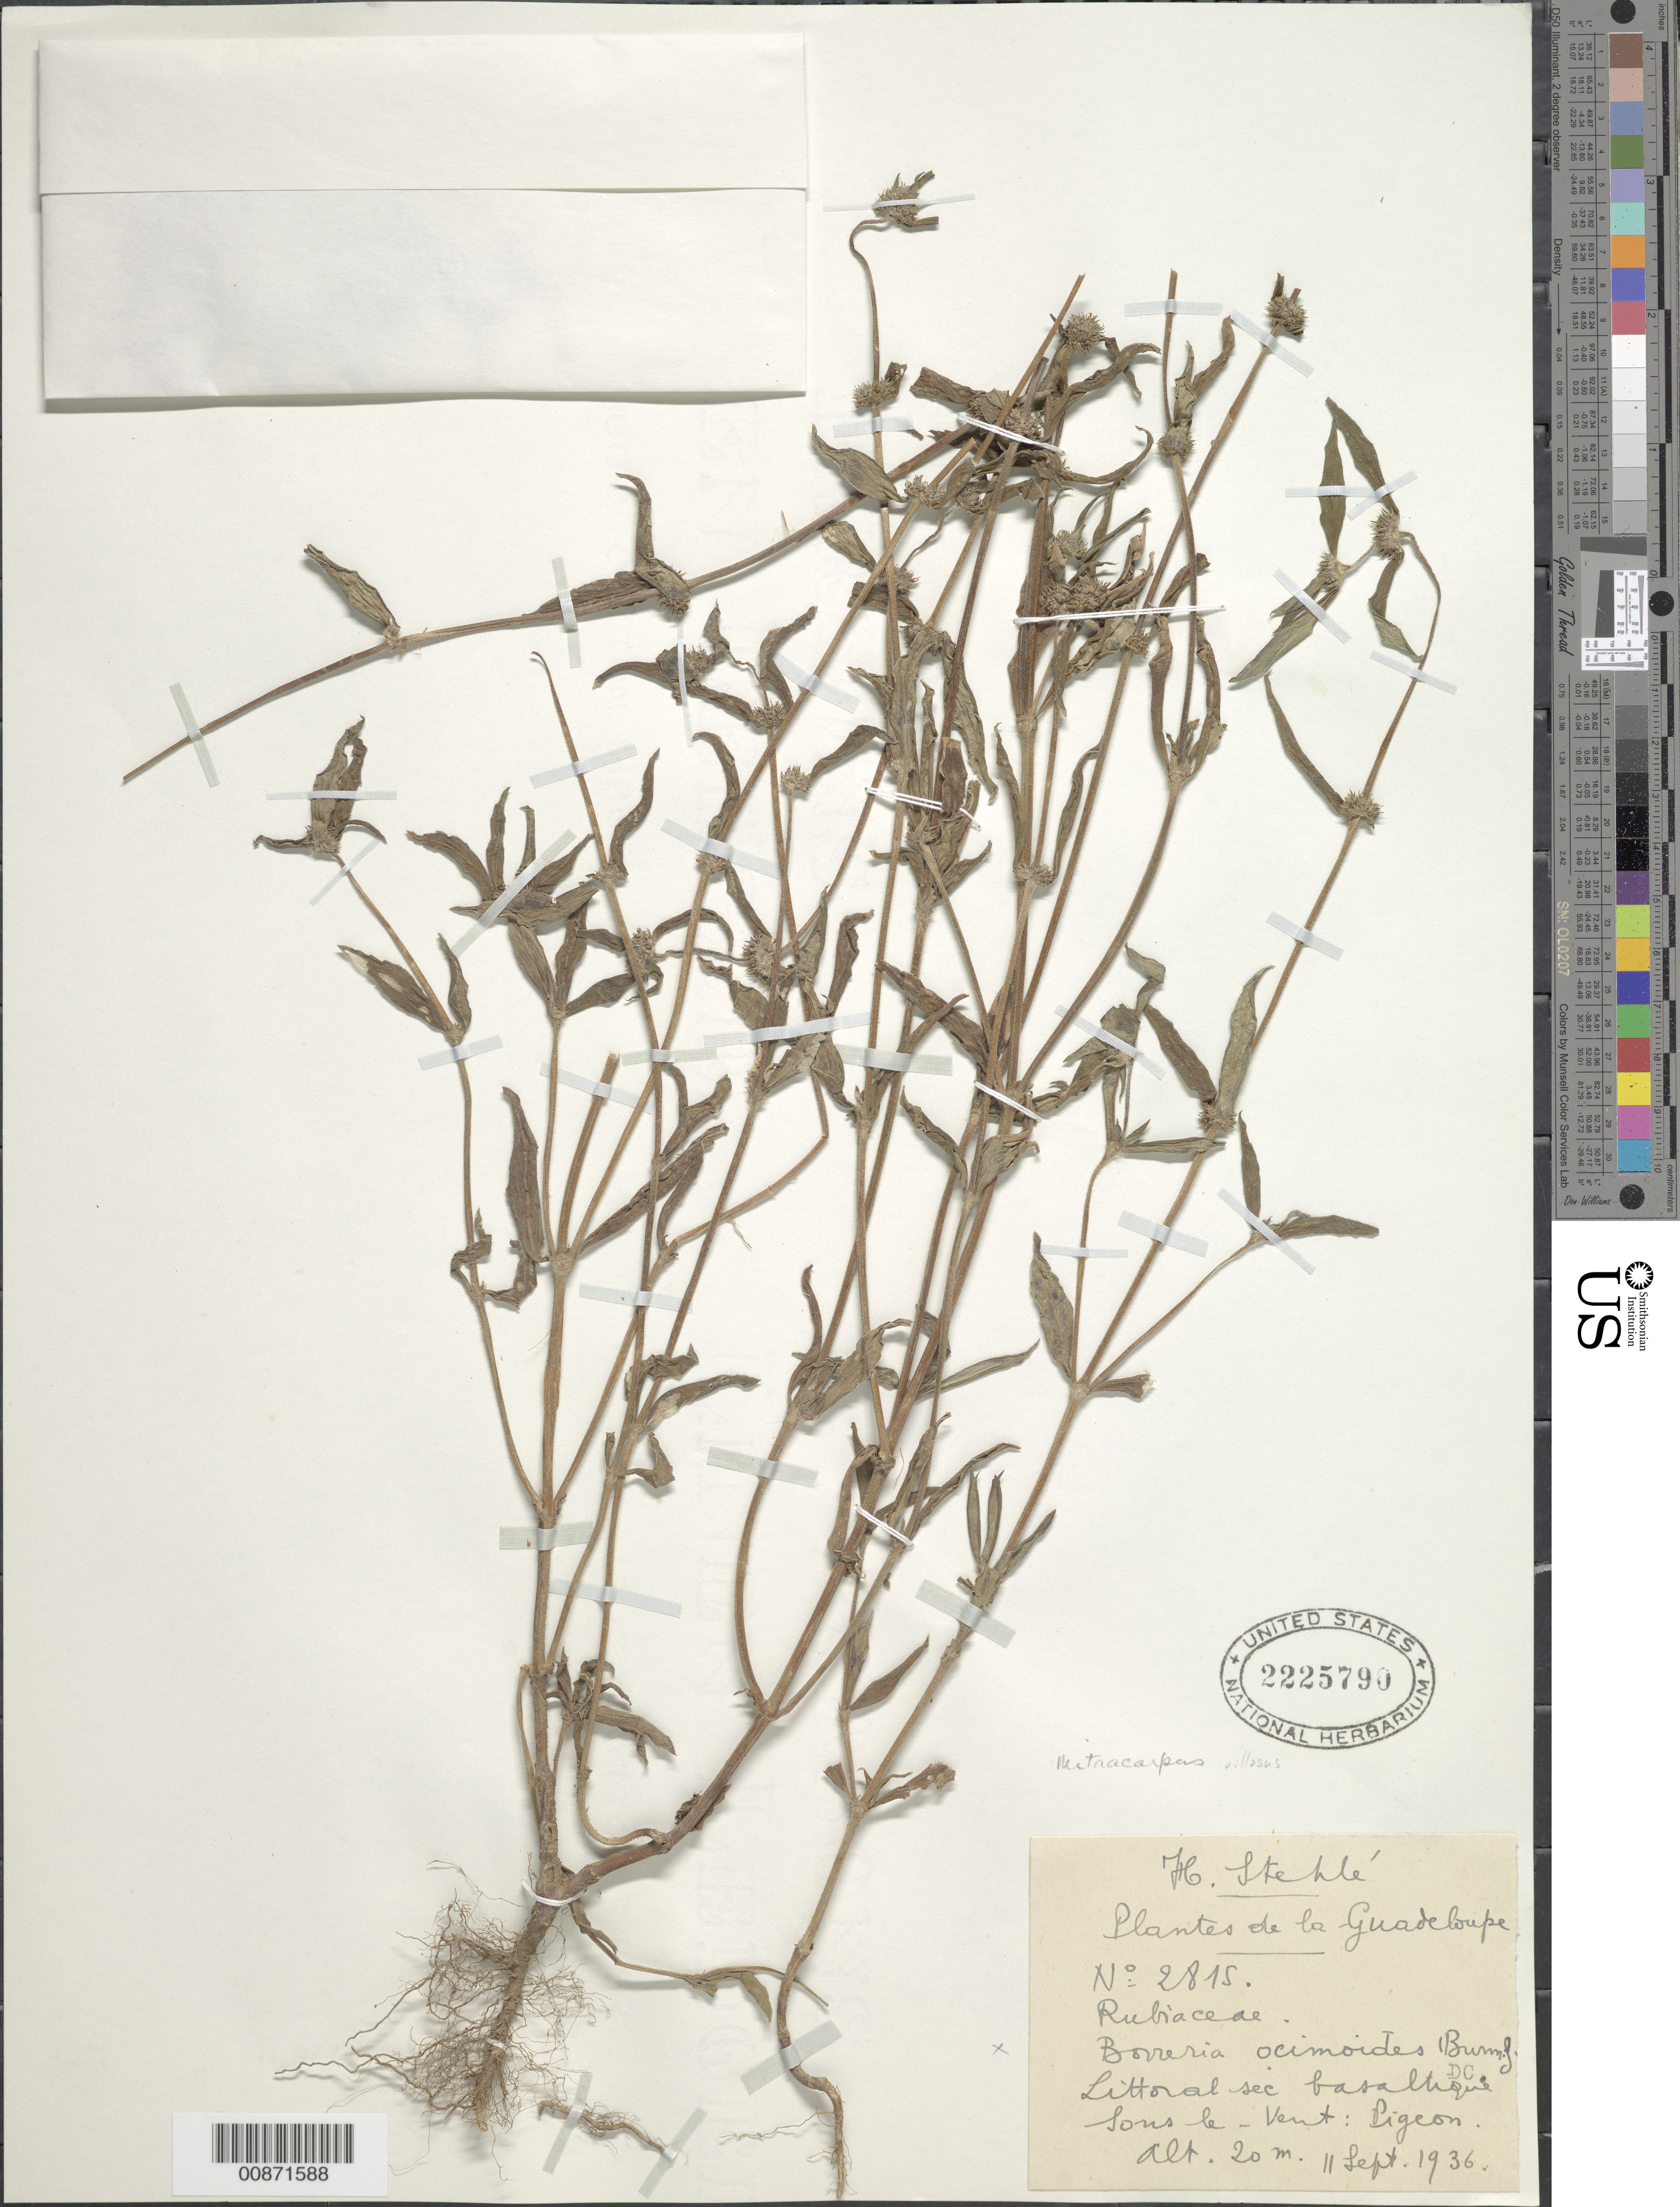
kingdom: Plantae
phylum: Tracheophyta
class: Magnoliopsida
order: Gentianales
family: Rubiaceae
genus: Mitracarpus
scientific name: Mitracarpus hirtus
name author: (L.) DC.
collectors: H. Stehlé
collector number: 2815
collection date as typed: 11 Sep 1936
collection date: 1936-09-11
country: Guadeloupe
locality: Sons le-Vent: Pigeon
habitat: Littoral sec basaltique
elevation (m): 20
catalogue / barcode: US 2225790